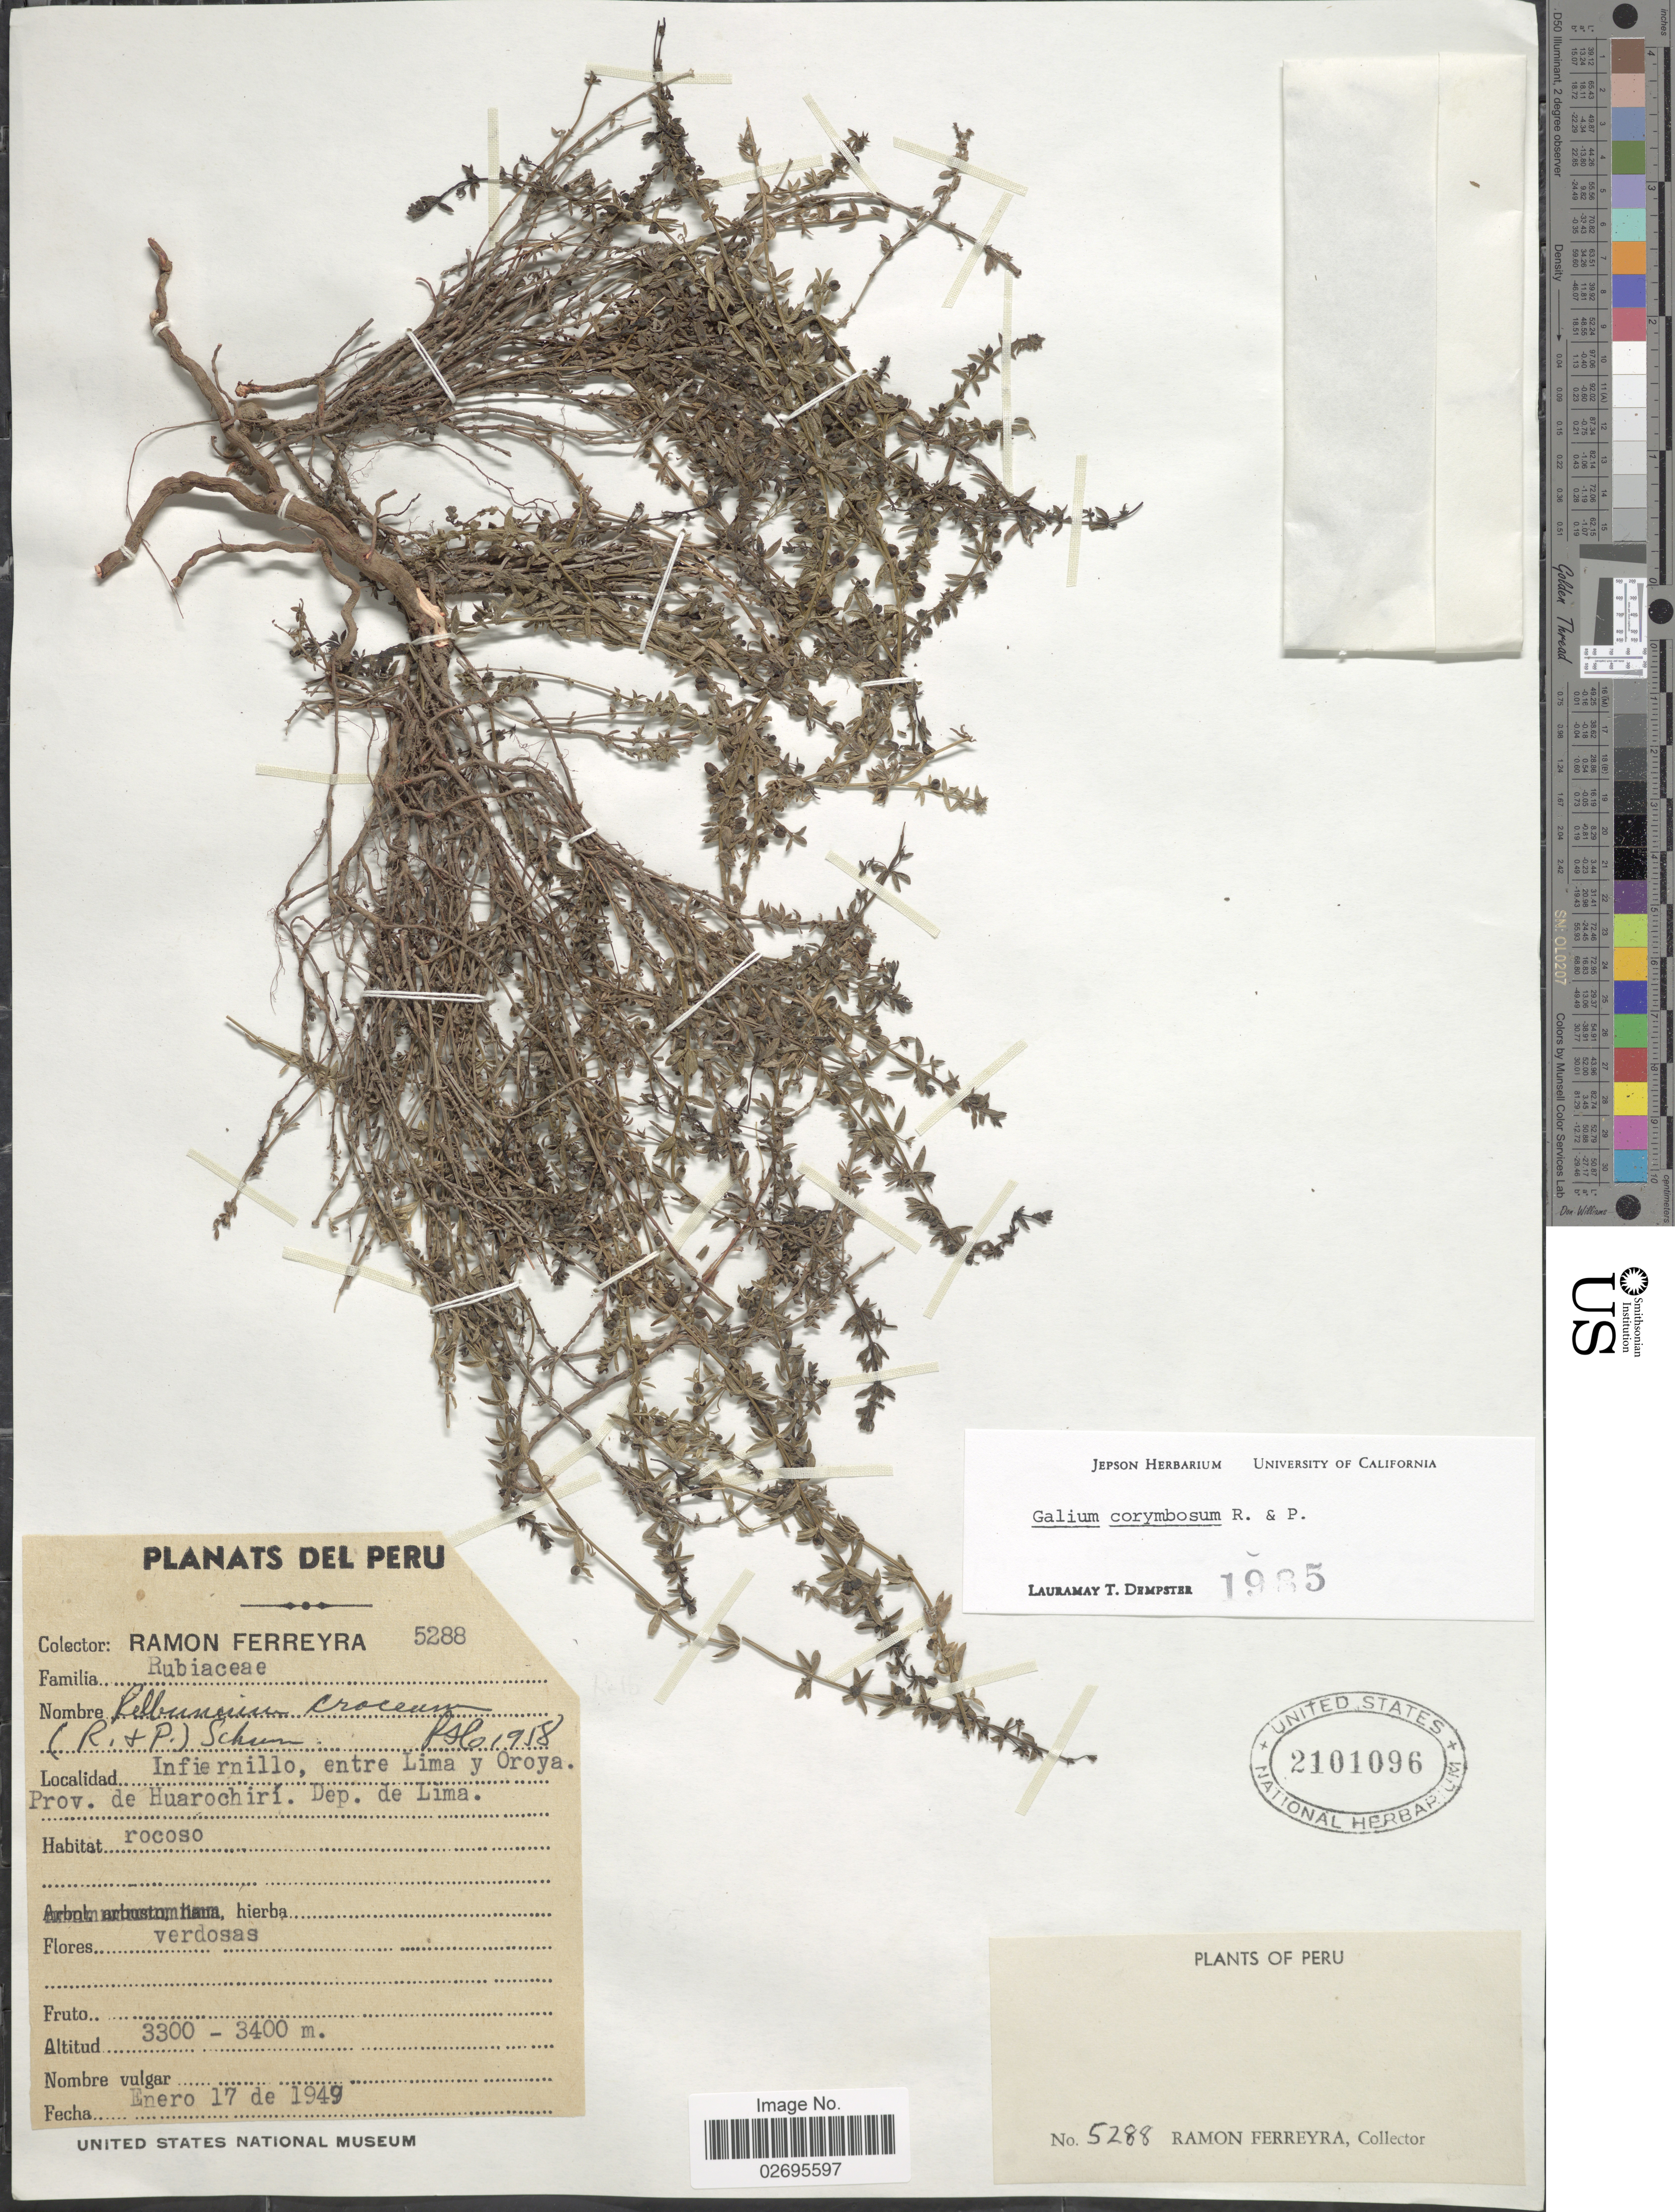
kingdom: Plantae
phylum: Tracheophyta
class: Magnoliopsida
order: Gentianales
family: Rubiaceae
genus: Galium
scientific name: Galium corymbosum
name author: Ruiz & Pav.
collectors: R. A. Ferreyra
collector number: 5288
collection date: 1949-01-17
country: Peru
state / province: Lima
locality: Infiernillo, entre Lima y Oroya. Prov. de Huarochirí. Dep de Lima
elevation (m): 3300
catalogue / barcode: US 2101096